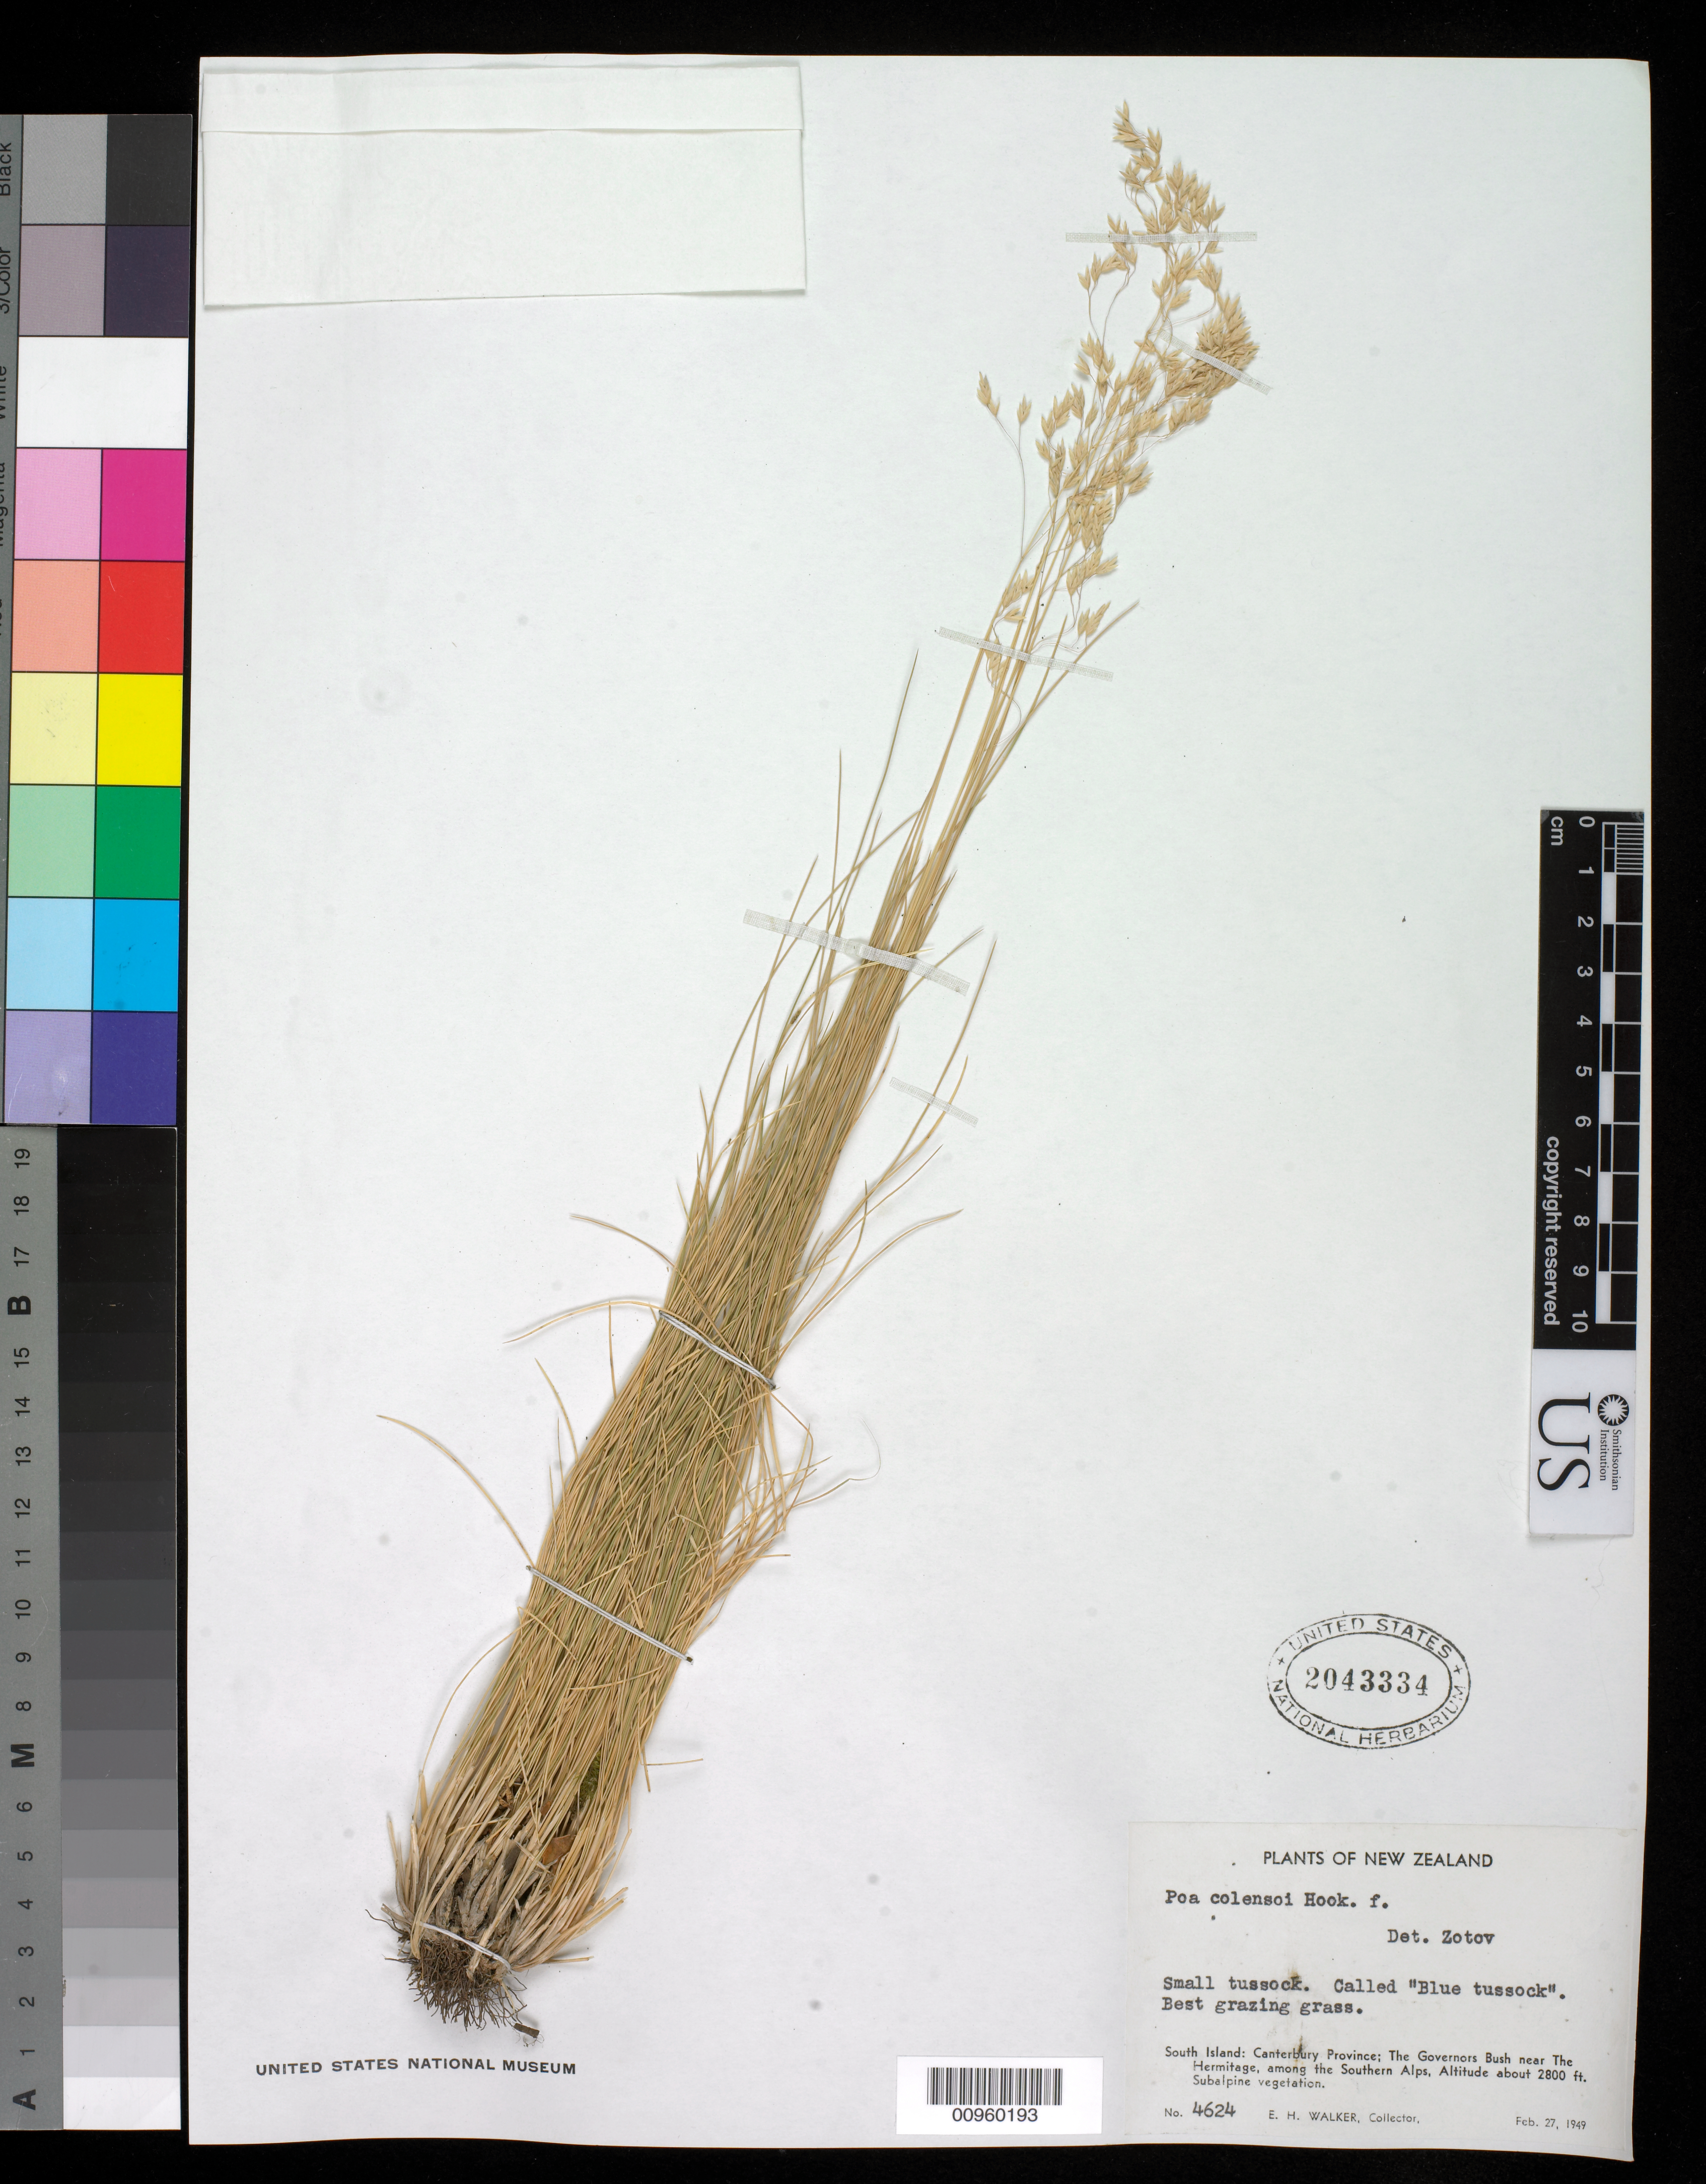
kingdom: Plantae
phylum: Tracheophyta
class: Liliopsida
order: Poales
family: Poaceae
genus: Poa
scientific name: Poa colensoi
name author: Hook. f.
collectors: E. H. Walker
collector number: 4624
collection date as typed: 27 Feb 1949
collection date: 1949-02-27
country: New Zealand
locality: South island, canterbury province; the governors bush near the Hermitage, among the southern alps.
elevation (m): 853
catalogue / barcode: US 2043334